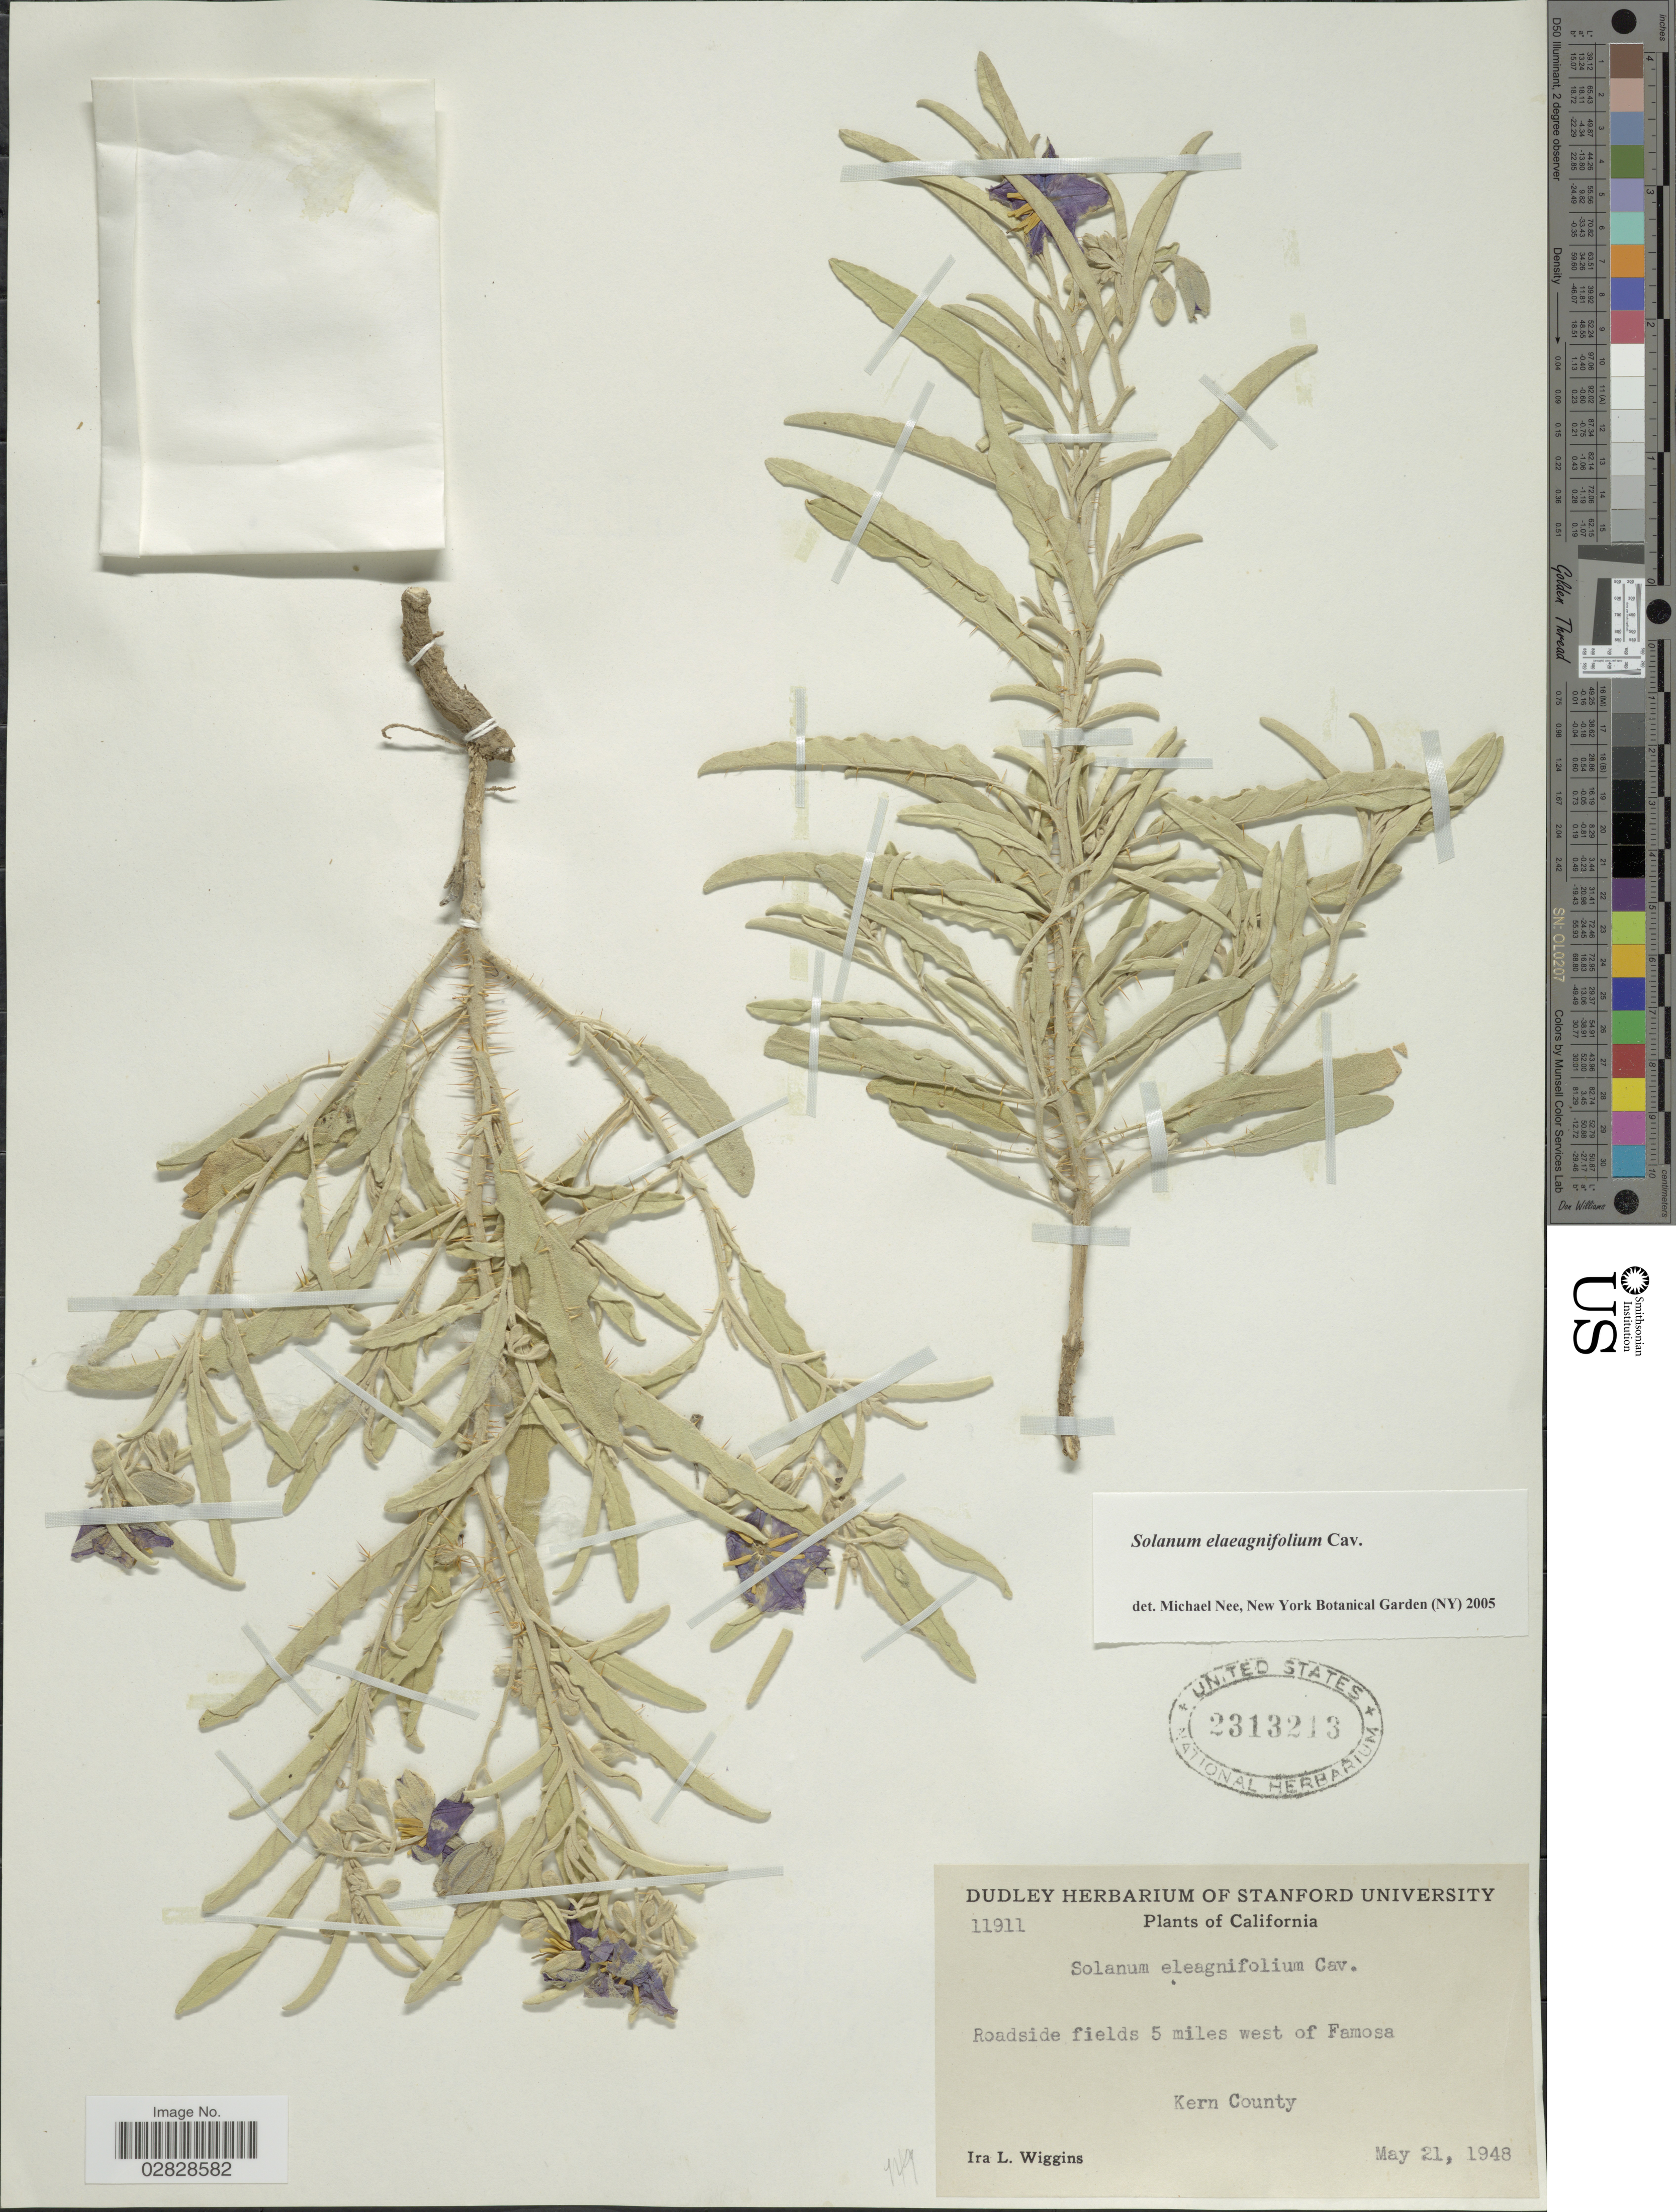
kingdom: Plantae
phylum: Tracheophyta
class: Magnoliopsida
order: Solanales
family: Solanaceae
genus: Solanum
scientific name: Solanum elaeagnifolium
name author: Cav.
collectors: I. L. Wiggins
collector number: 11911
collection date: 1948-05-21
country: United States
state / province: California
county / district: Kern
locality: Roadside fields 5 miles west of Famosa. Kern County.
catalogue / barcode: US 2313213